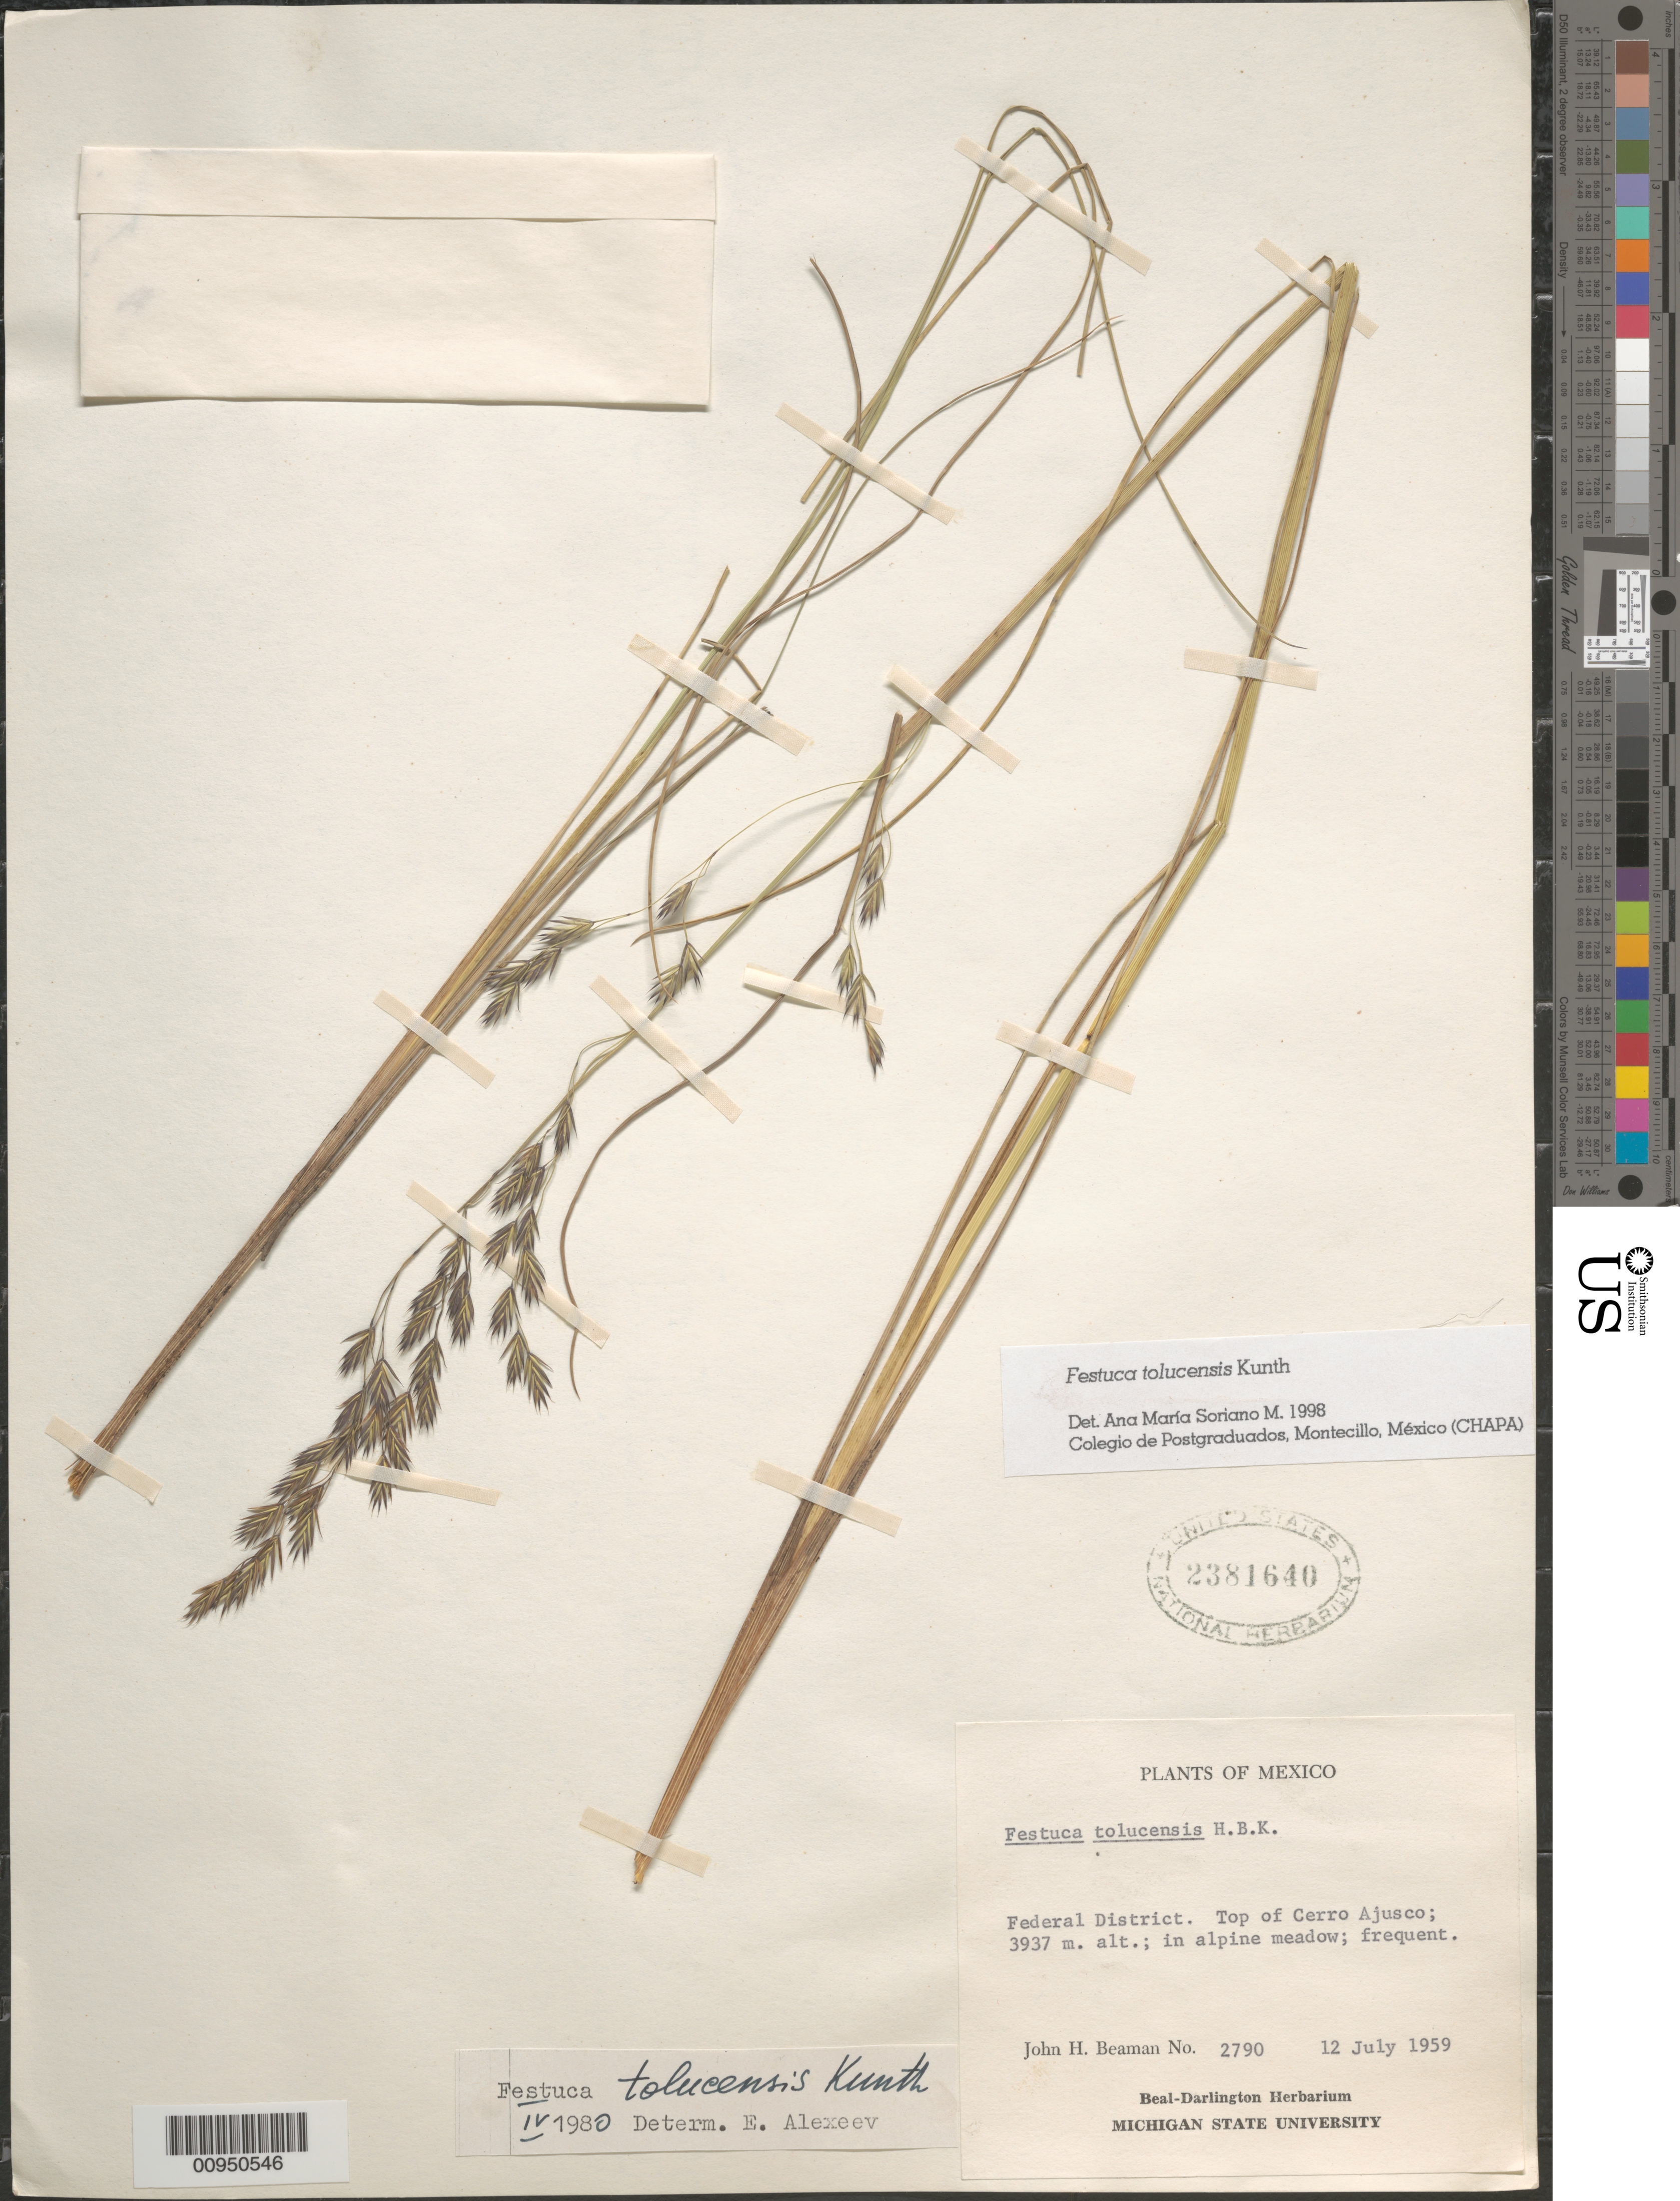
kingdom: Plantae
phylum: Tracheophyta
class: Liliopsida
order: Poales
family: Poaceae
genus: Festuca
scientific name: Festuca tolucensis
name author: Kunth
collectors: J. H. Beaman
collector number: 2790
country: Mexico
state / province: Distrito Federal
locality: Cerro Ajusco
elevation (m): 3937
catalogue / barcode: US 2381640